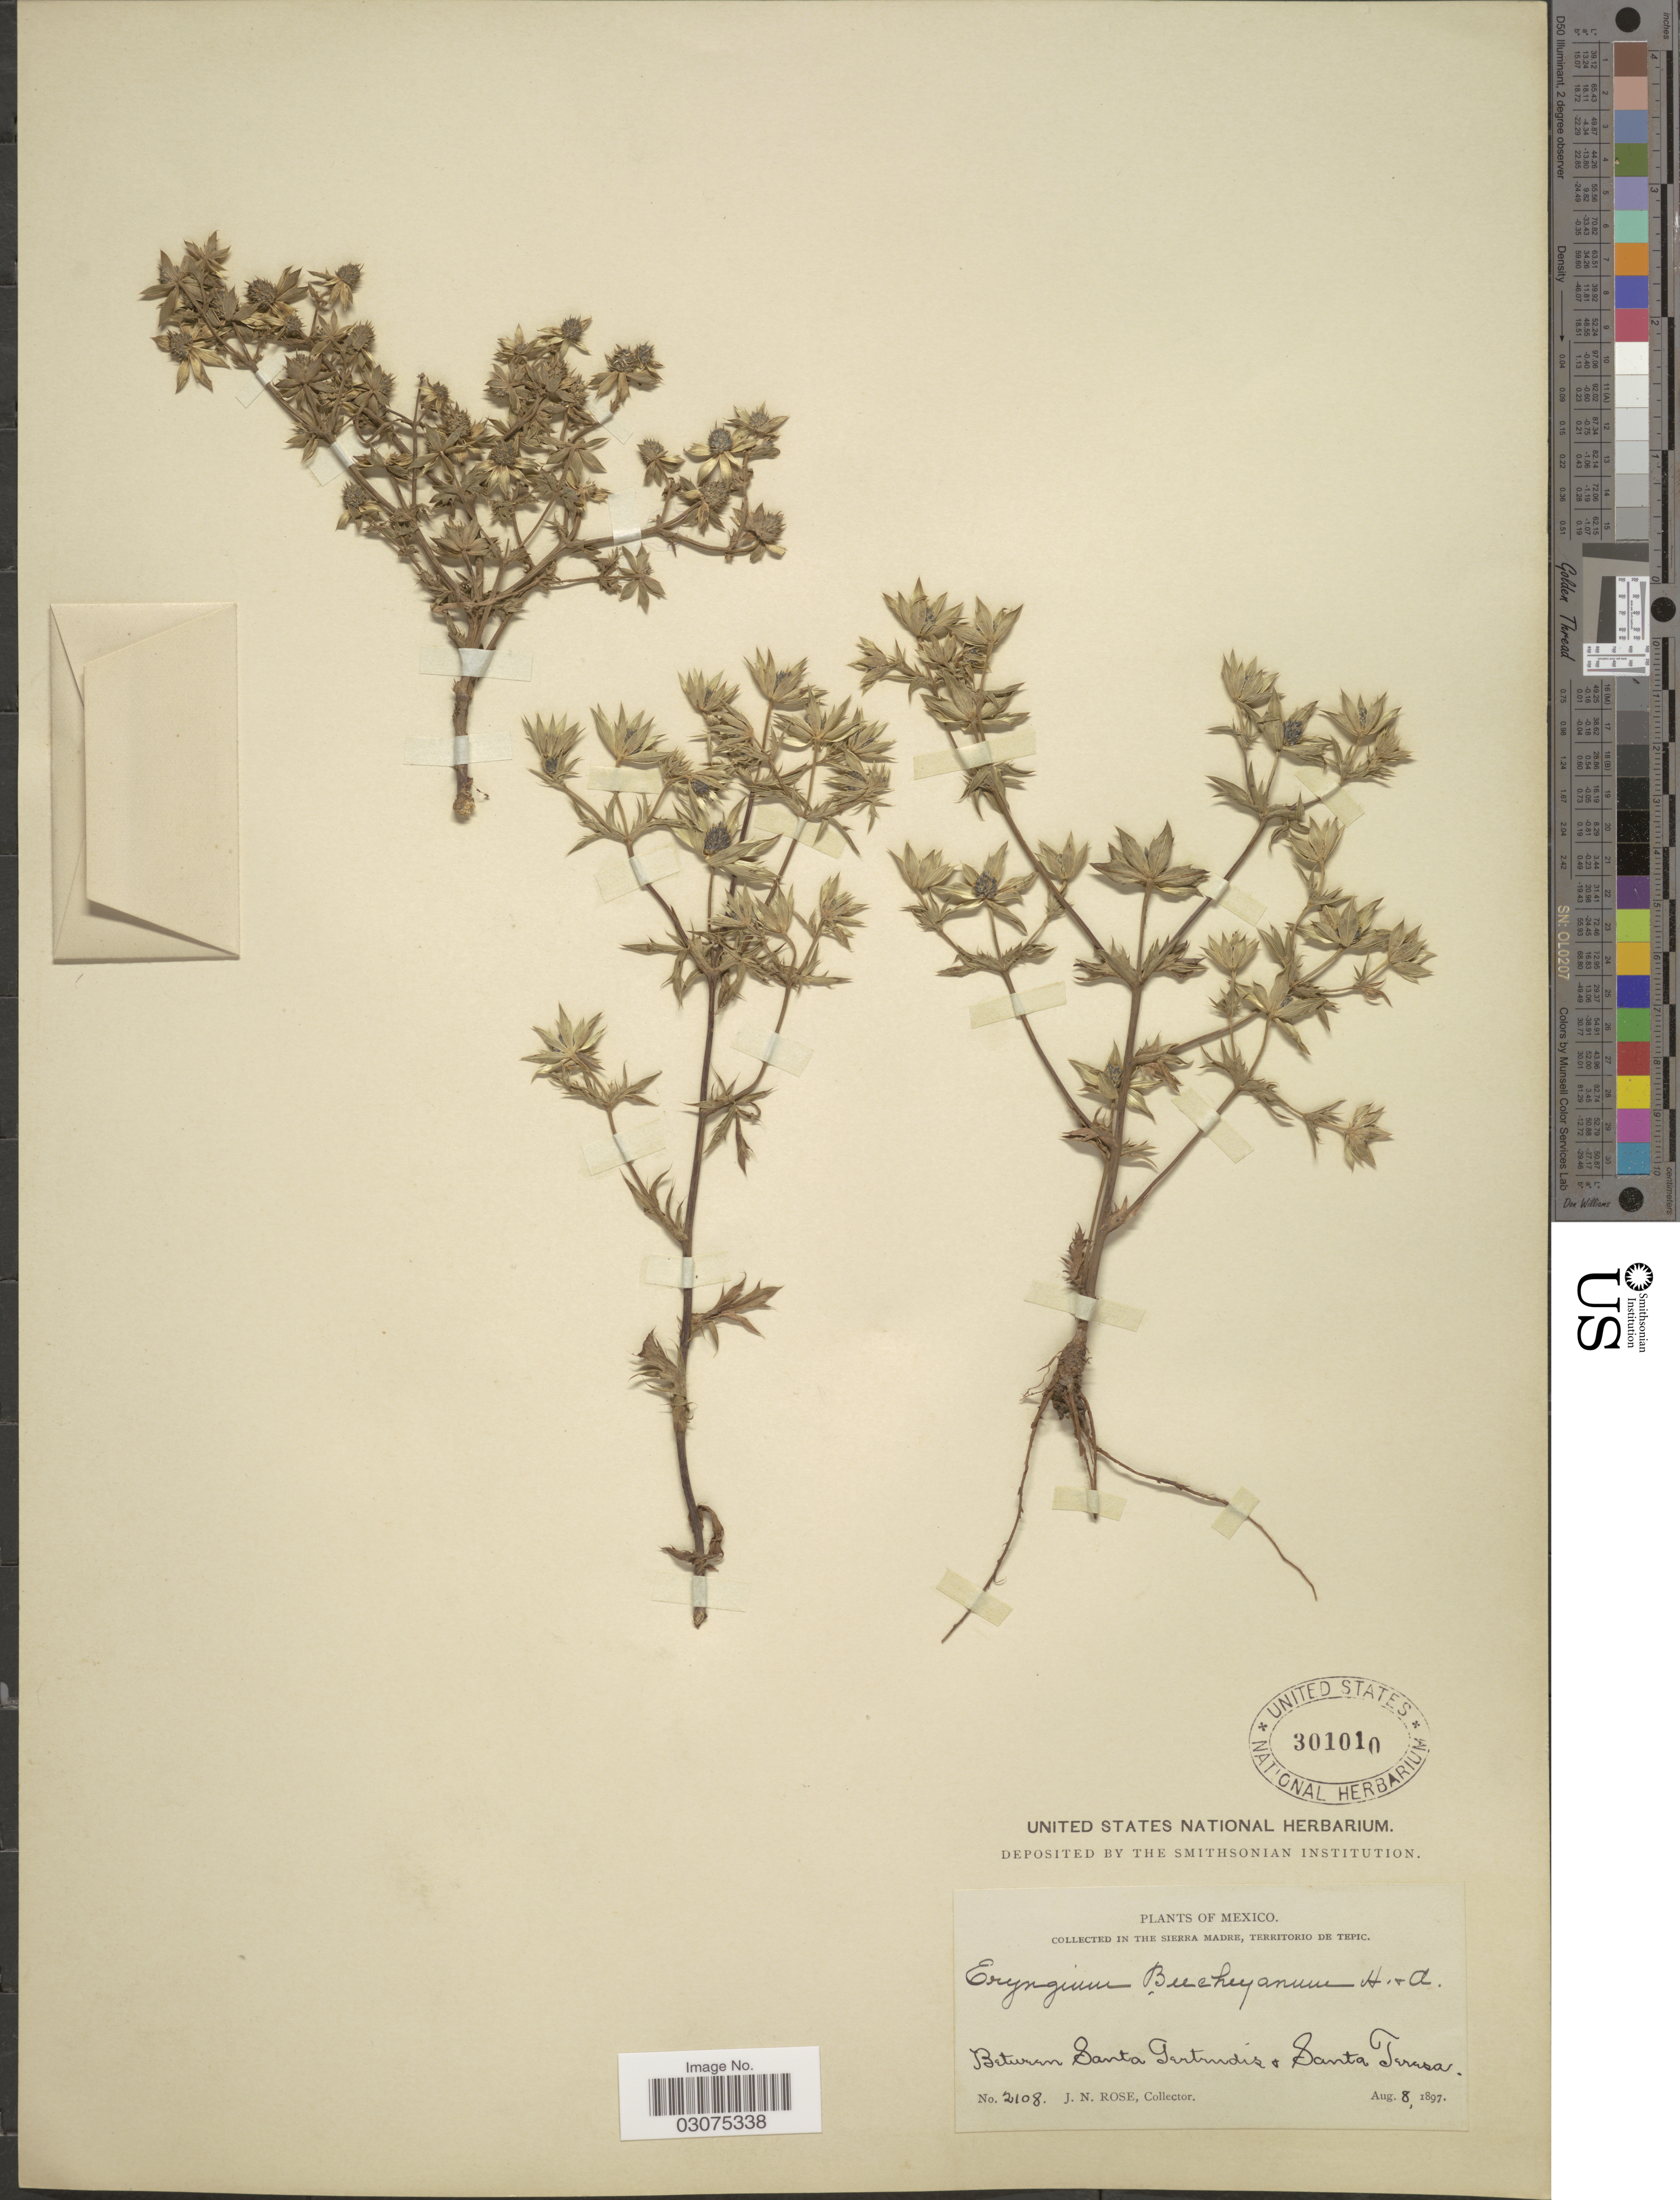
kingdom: Plantae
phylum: Tracheophyta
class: Magnoliopsida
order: Apiales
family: Apiaceae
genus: Eryngium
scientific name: Eryngium beecheyanum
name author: Hook. f. & Arn.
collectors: J. N. Rose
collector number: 2108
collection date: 1897-08-08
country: Mexico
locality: In the Sierra Madre, Territorio de Tepic. Between Santa Gertrudis & Santa Teresa.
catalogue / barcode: US 301010